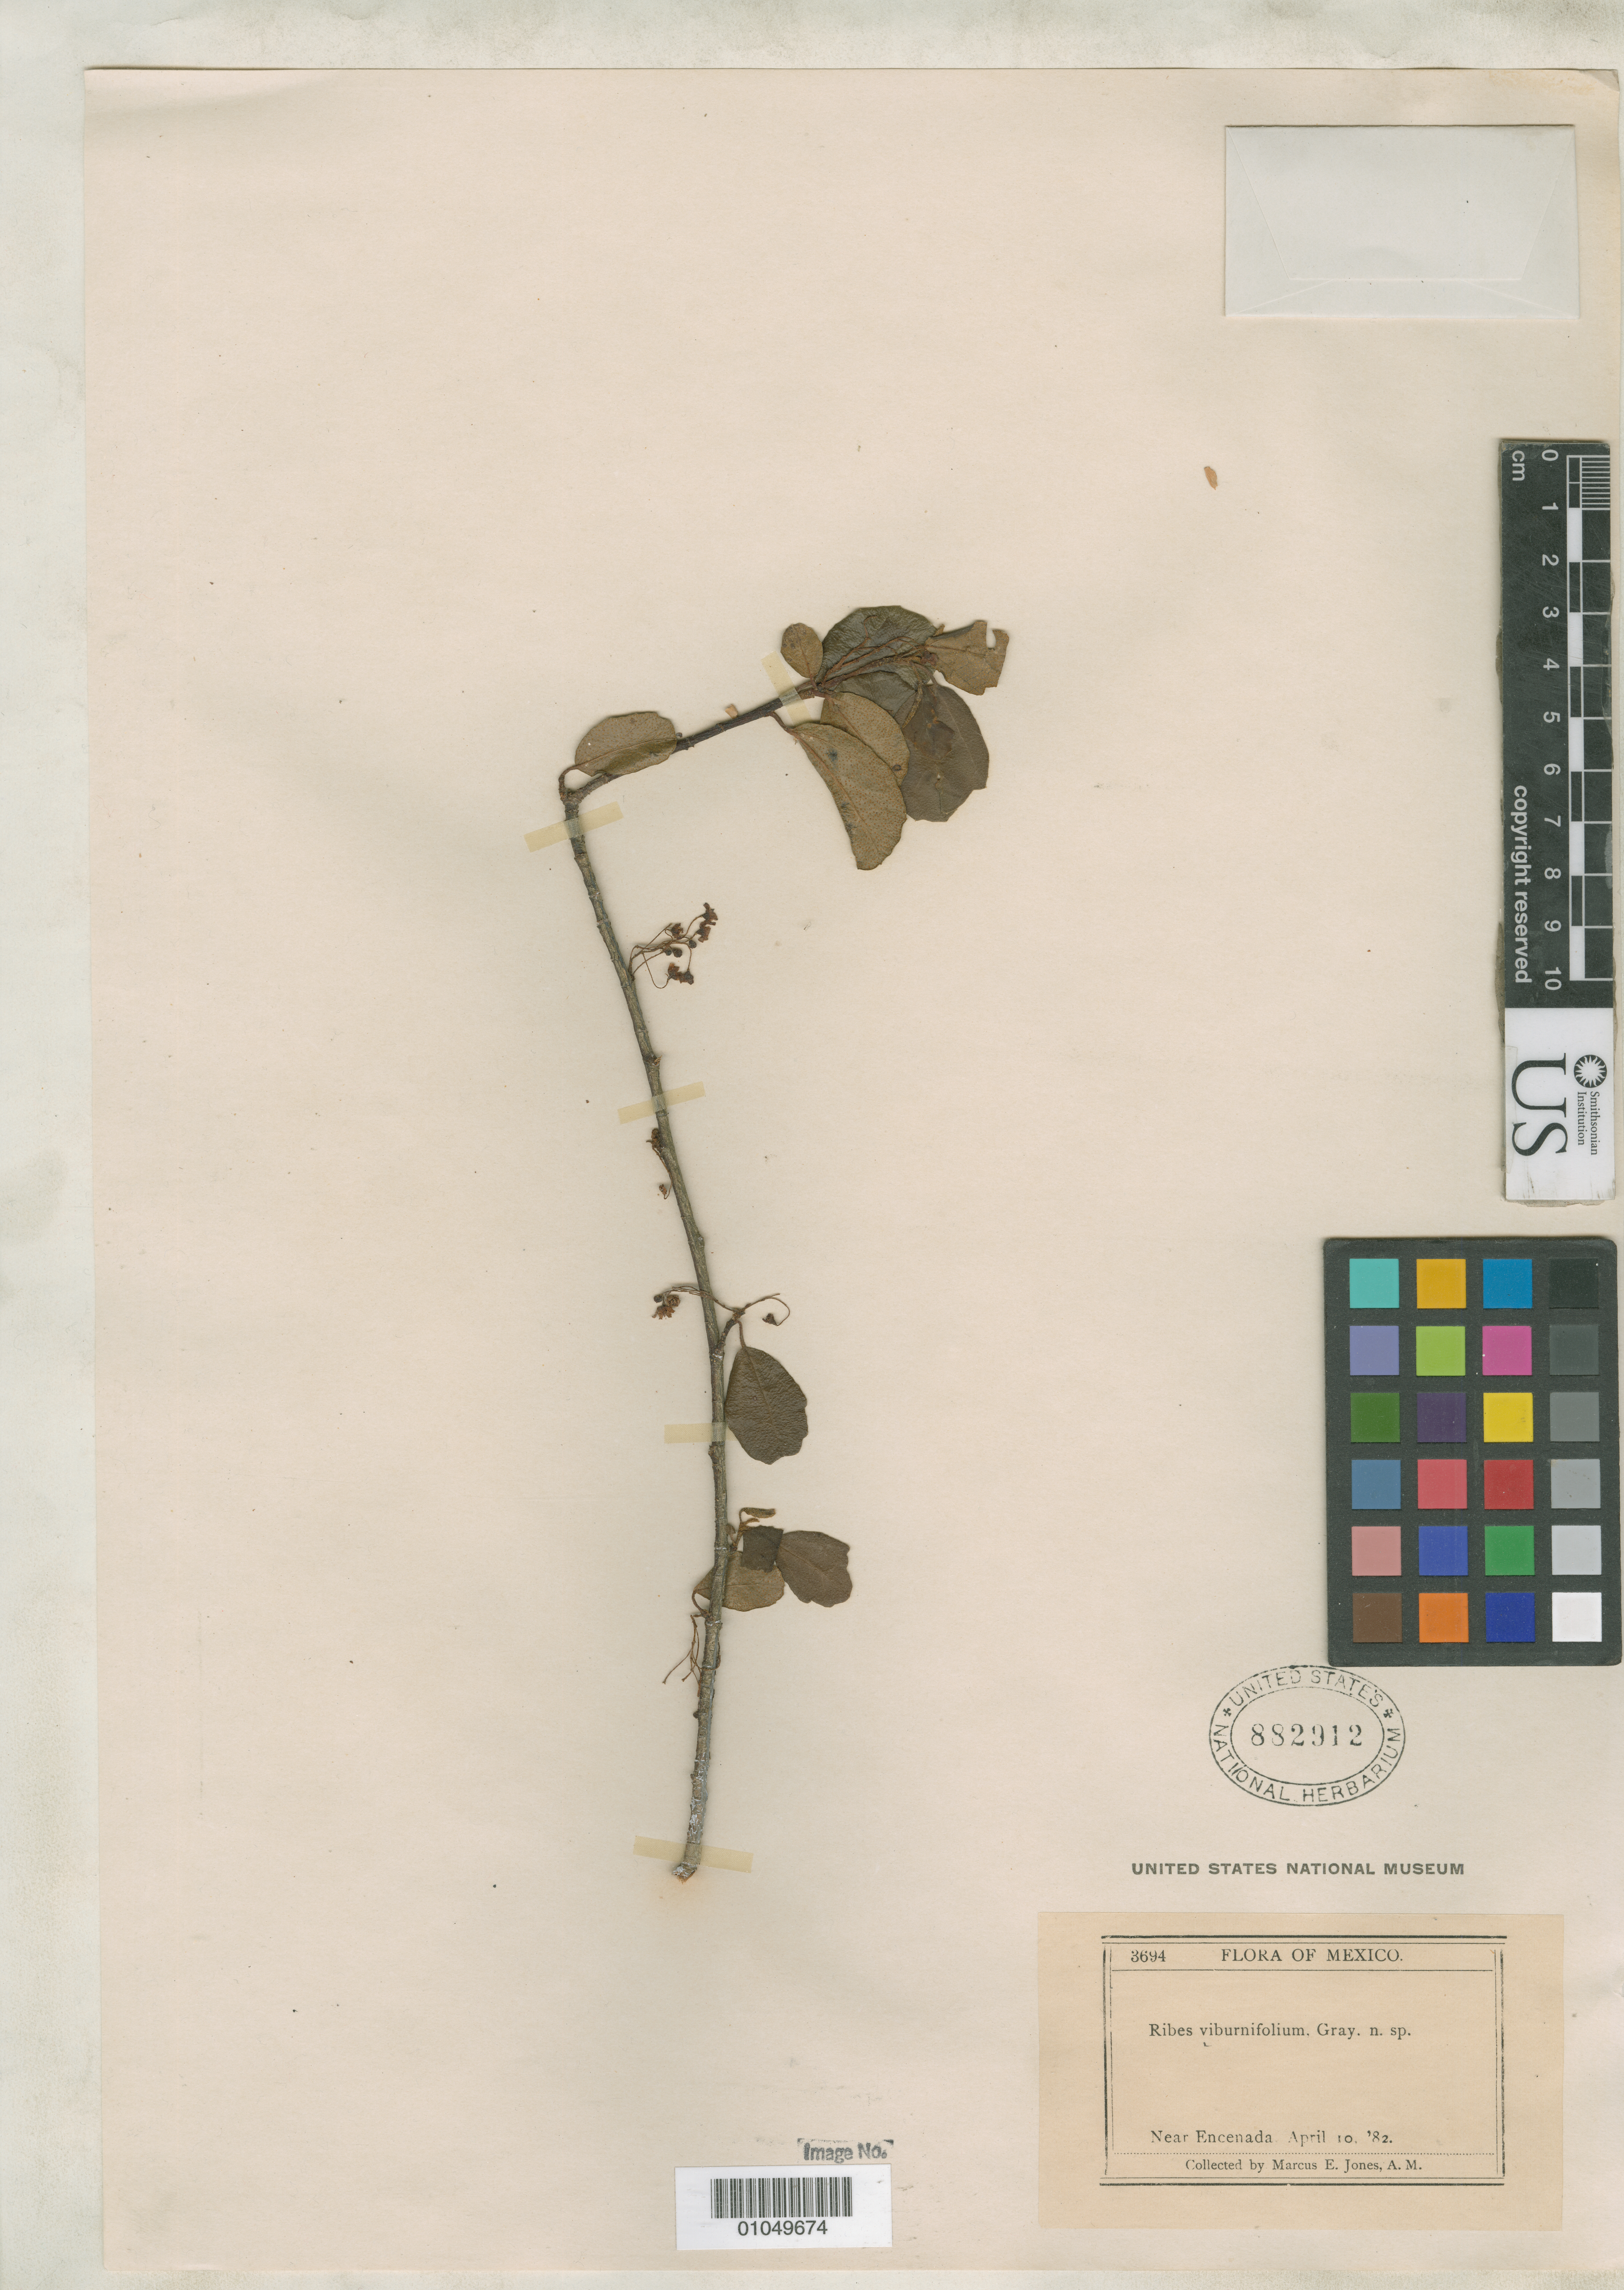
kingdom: Plantae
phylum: Tracheophyta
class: Magnoliopsida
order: Saxifragales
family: Grossulariaceae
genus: Ribes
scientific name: Ribes viburnifolium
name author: A. Gray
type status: Possible Syntype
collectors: M. E. Jones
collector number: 3694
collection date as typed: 10 Apr 1882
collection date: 1882-04-10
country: Mexico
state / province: Baja California Norte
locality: Near Encenada.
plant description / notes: Protologue, "Northern part of Lower California, near All Saints Bay, Parry, Pringle, and Marcus Jones, April, 1882".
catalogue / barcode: US 882912